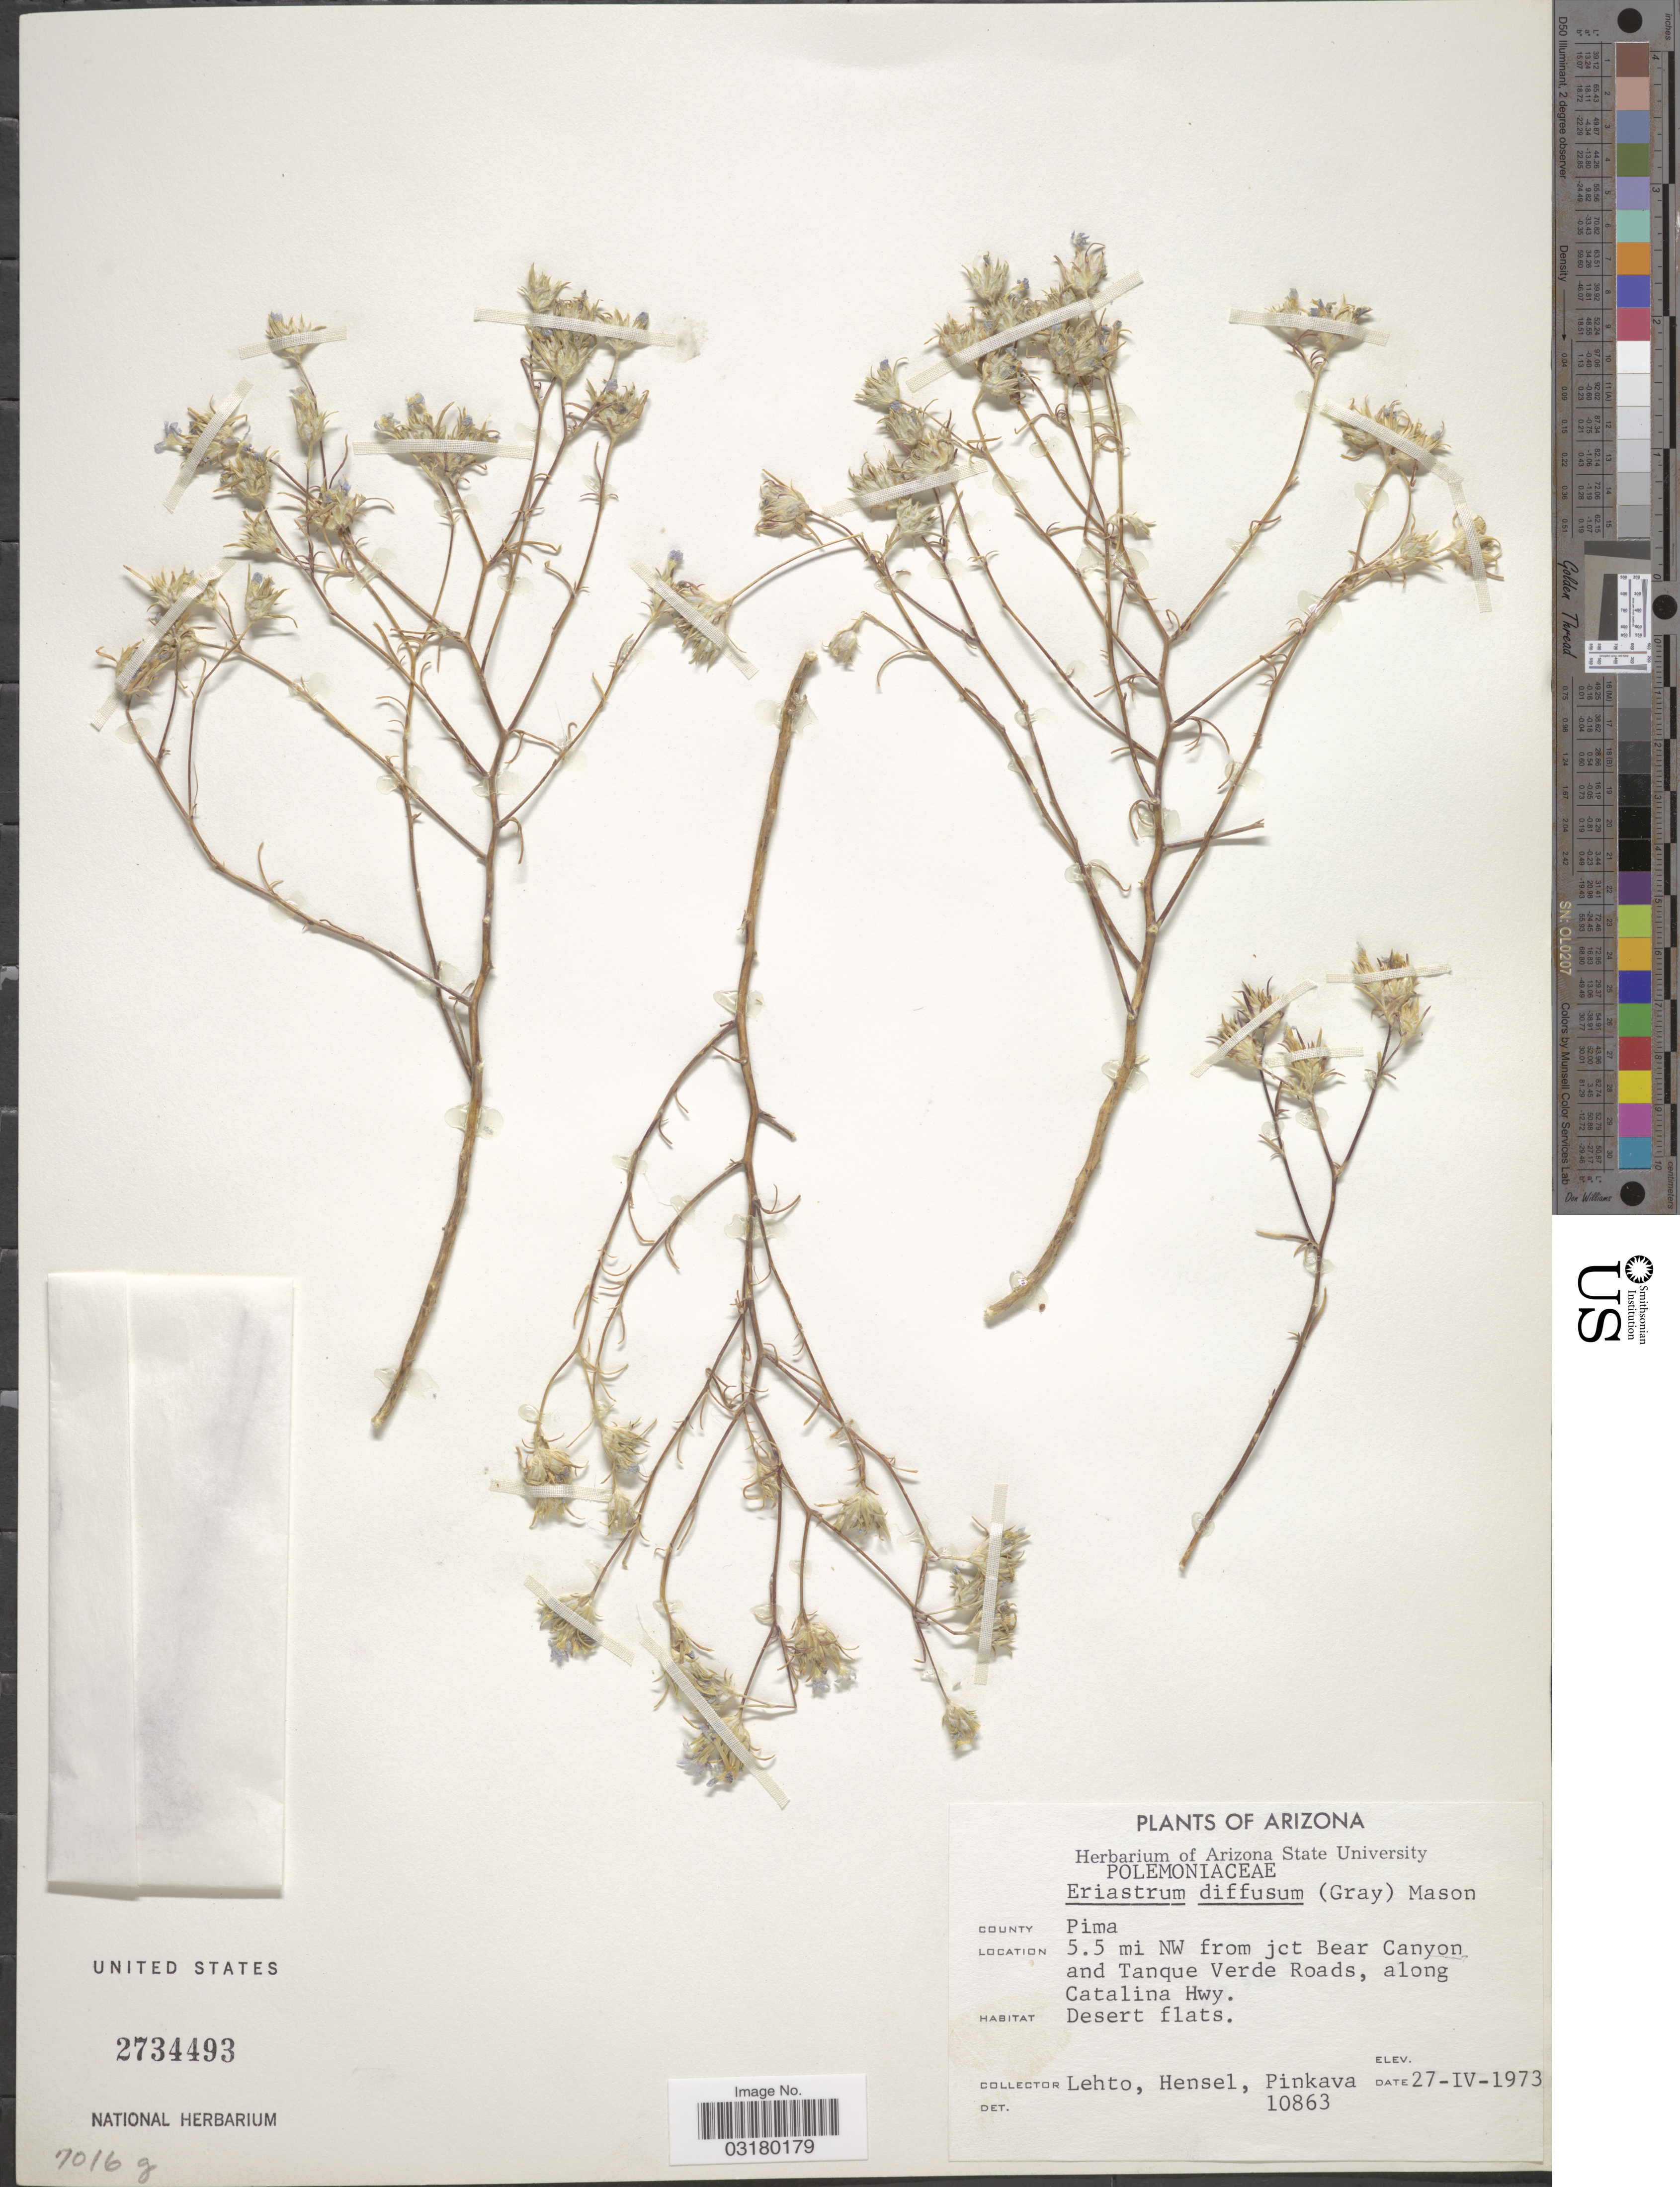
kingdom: Plantae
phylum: Tracheophyta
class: Magnoliopsida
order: Ericales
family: Polemoniaceae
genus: Eriastrum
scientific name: Eriastrum diffusum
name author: (A. Gray) H. Mason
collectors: -. Lehto, -. Hensel & -. Pinkava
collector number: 10863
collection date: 1973-04-27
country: United States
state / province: Arizona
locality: County Pima. 5.5 mi NW from jct Bear Canyon and Tanque Verde Roads, along Catalina Hwy.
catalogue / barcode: US 2734493